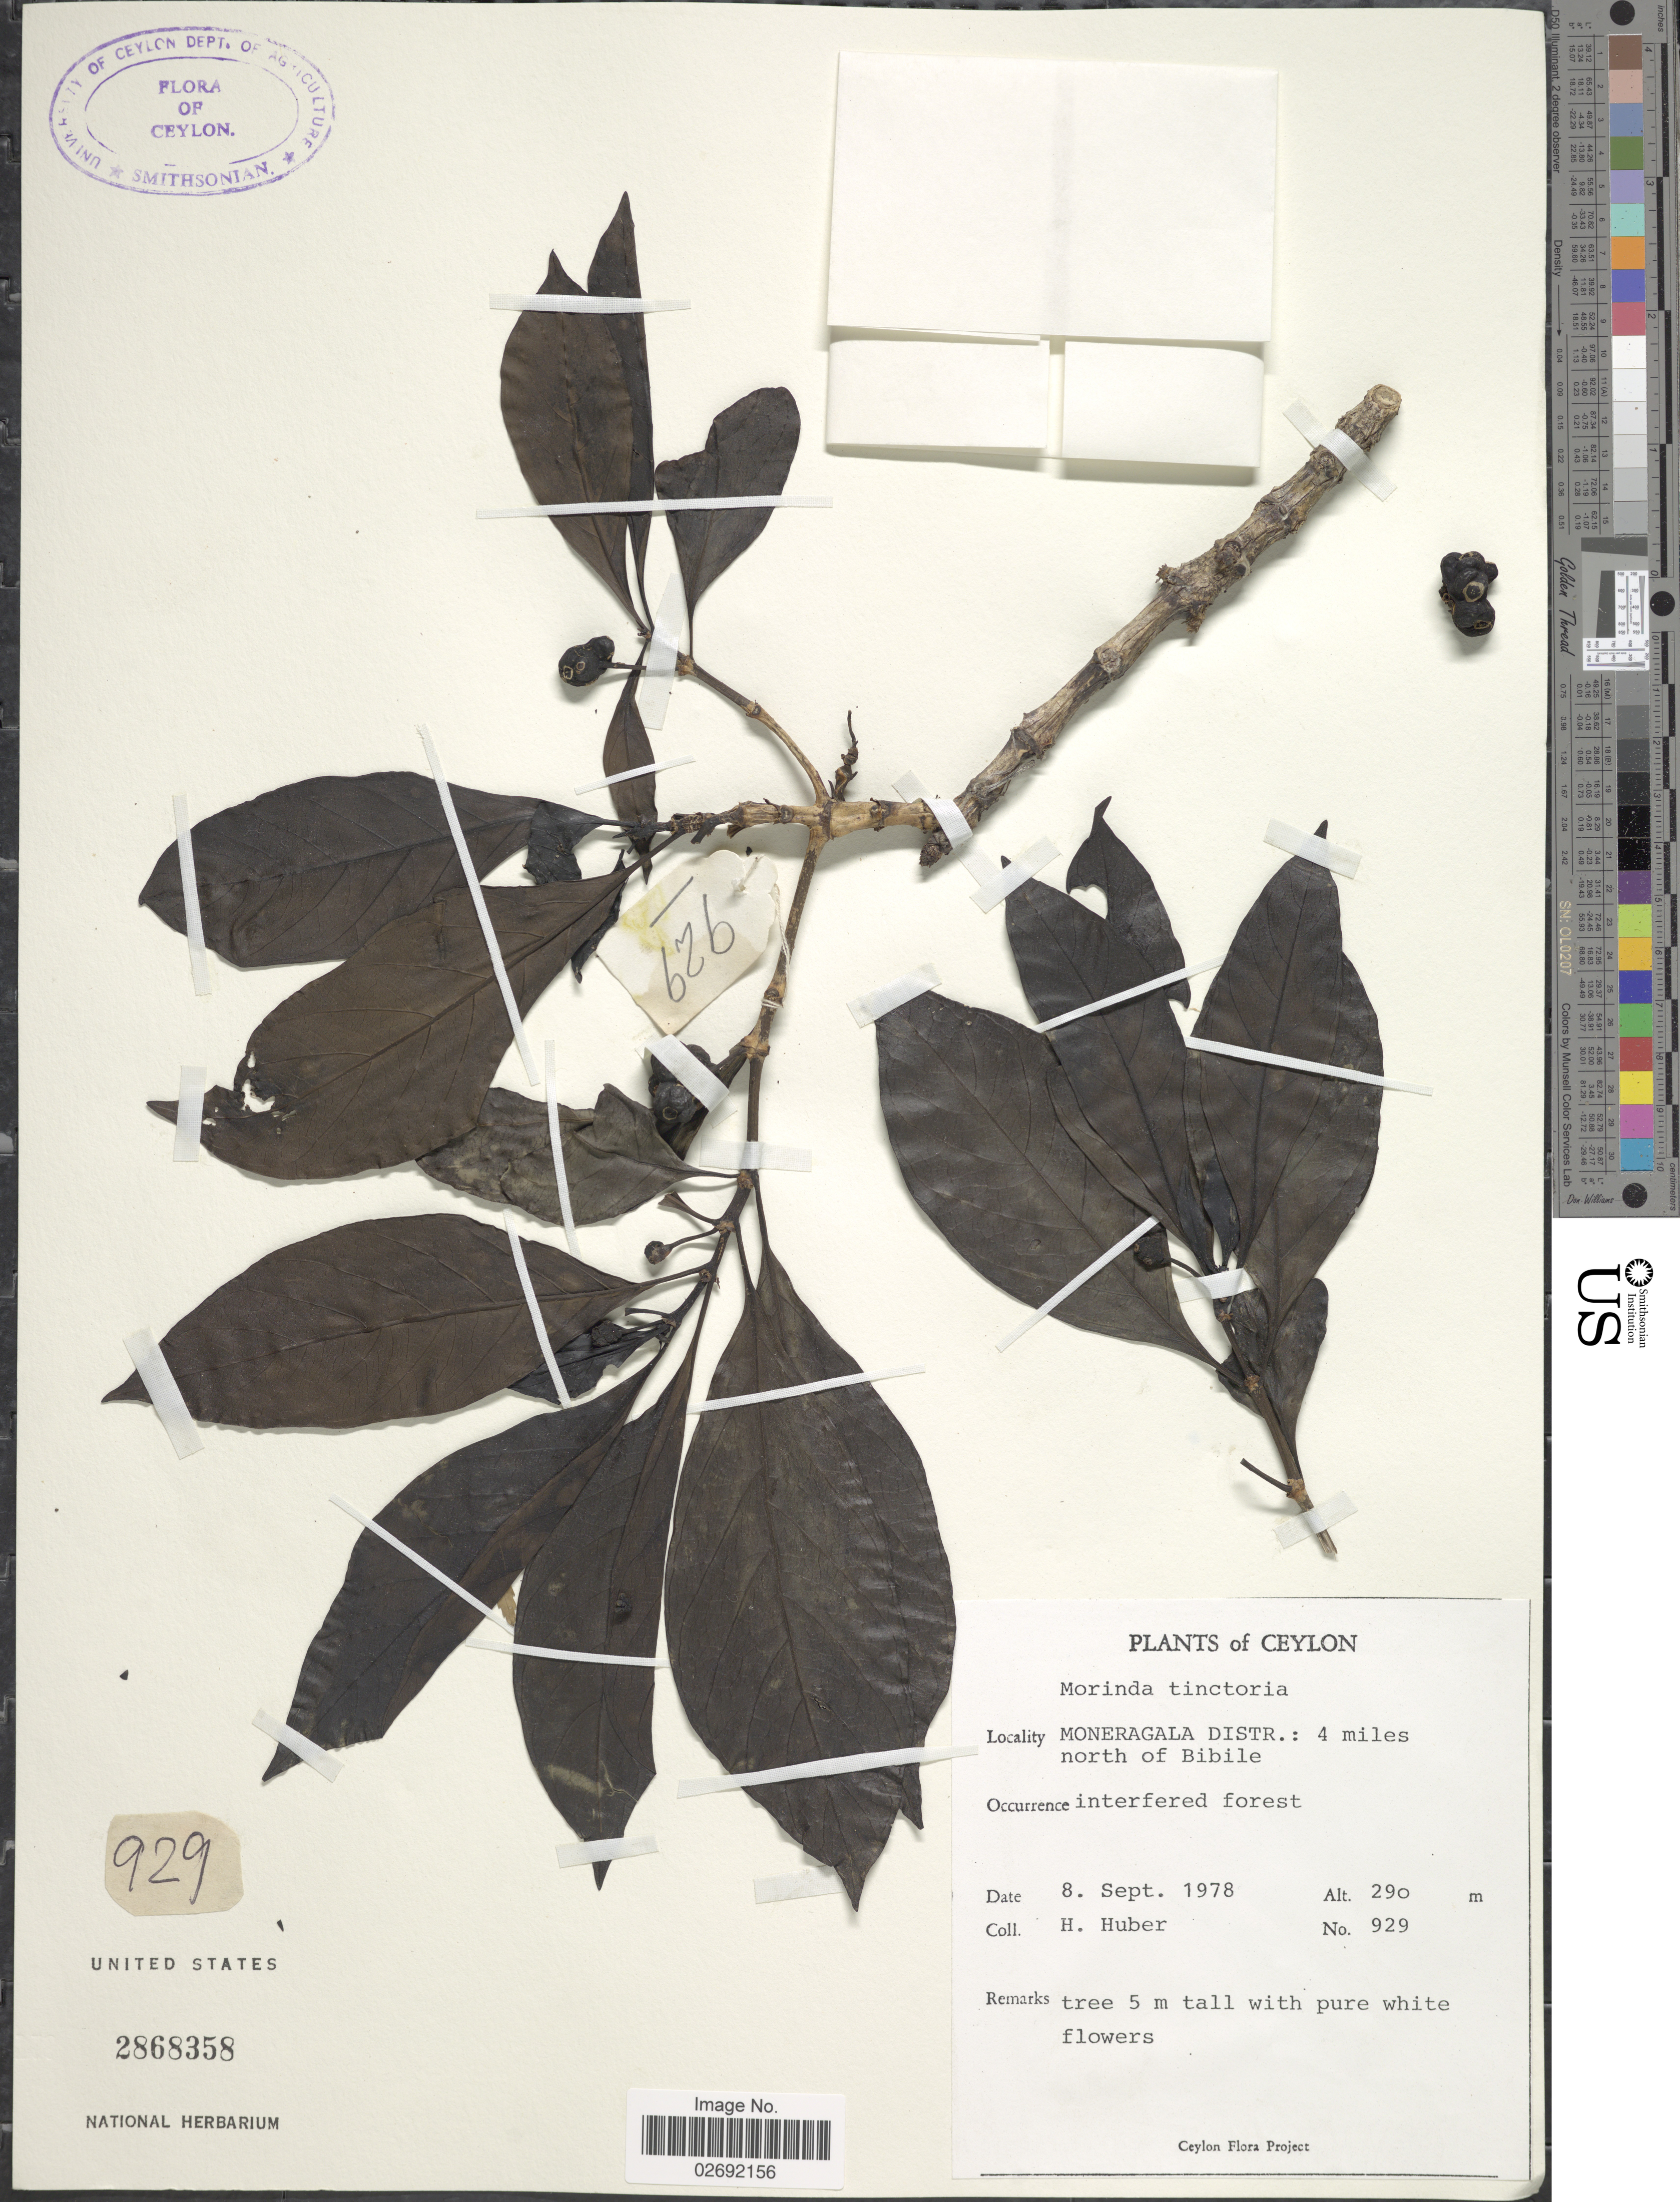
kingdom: Plantae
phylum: Tracheophyta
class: Magnoliopsida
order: Gentianales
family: Rubiaceae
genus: Morinda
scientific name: Morinda coreia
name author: Buch.-Ham.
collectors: H. Huber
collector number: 929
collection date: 1978-09-08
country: Sri Lanka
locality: Ceylon, Moneragala Distr.: 4 miles north of Bibile, interfered forest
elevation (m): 290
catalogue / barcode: US 2868358